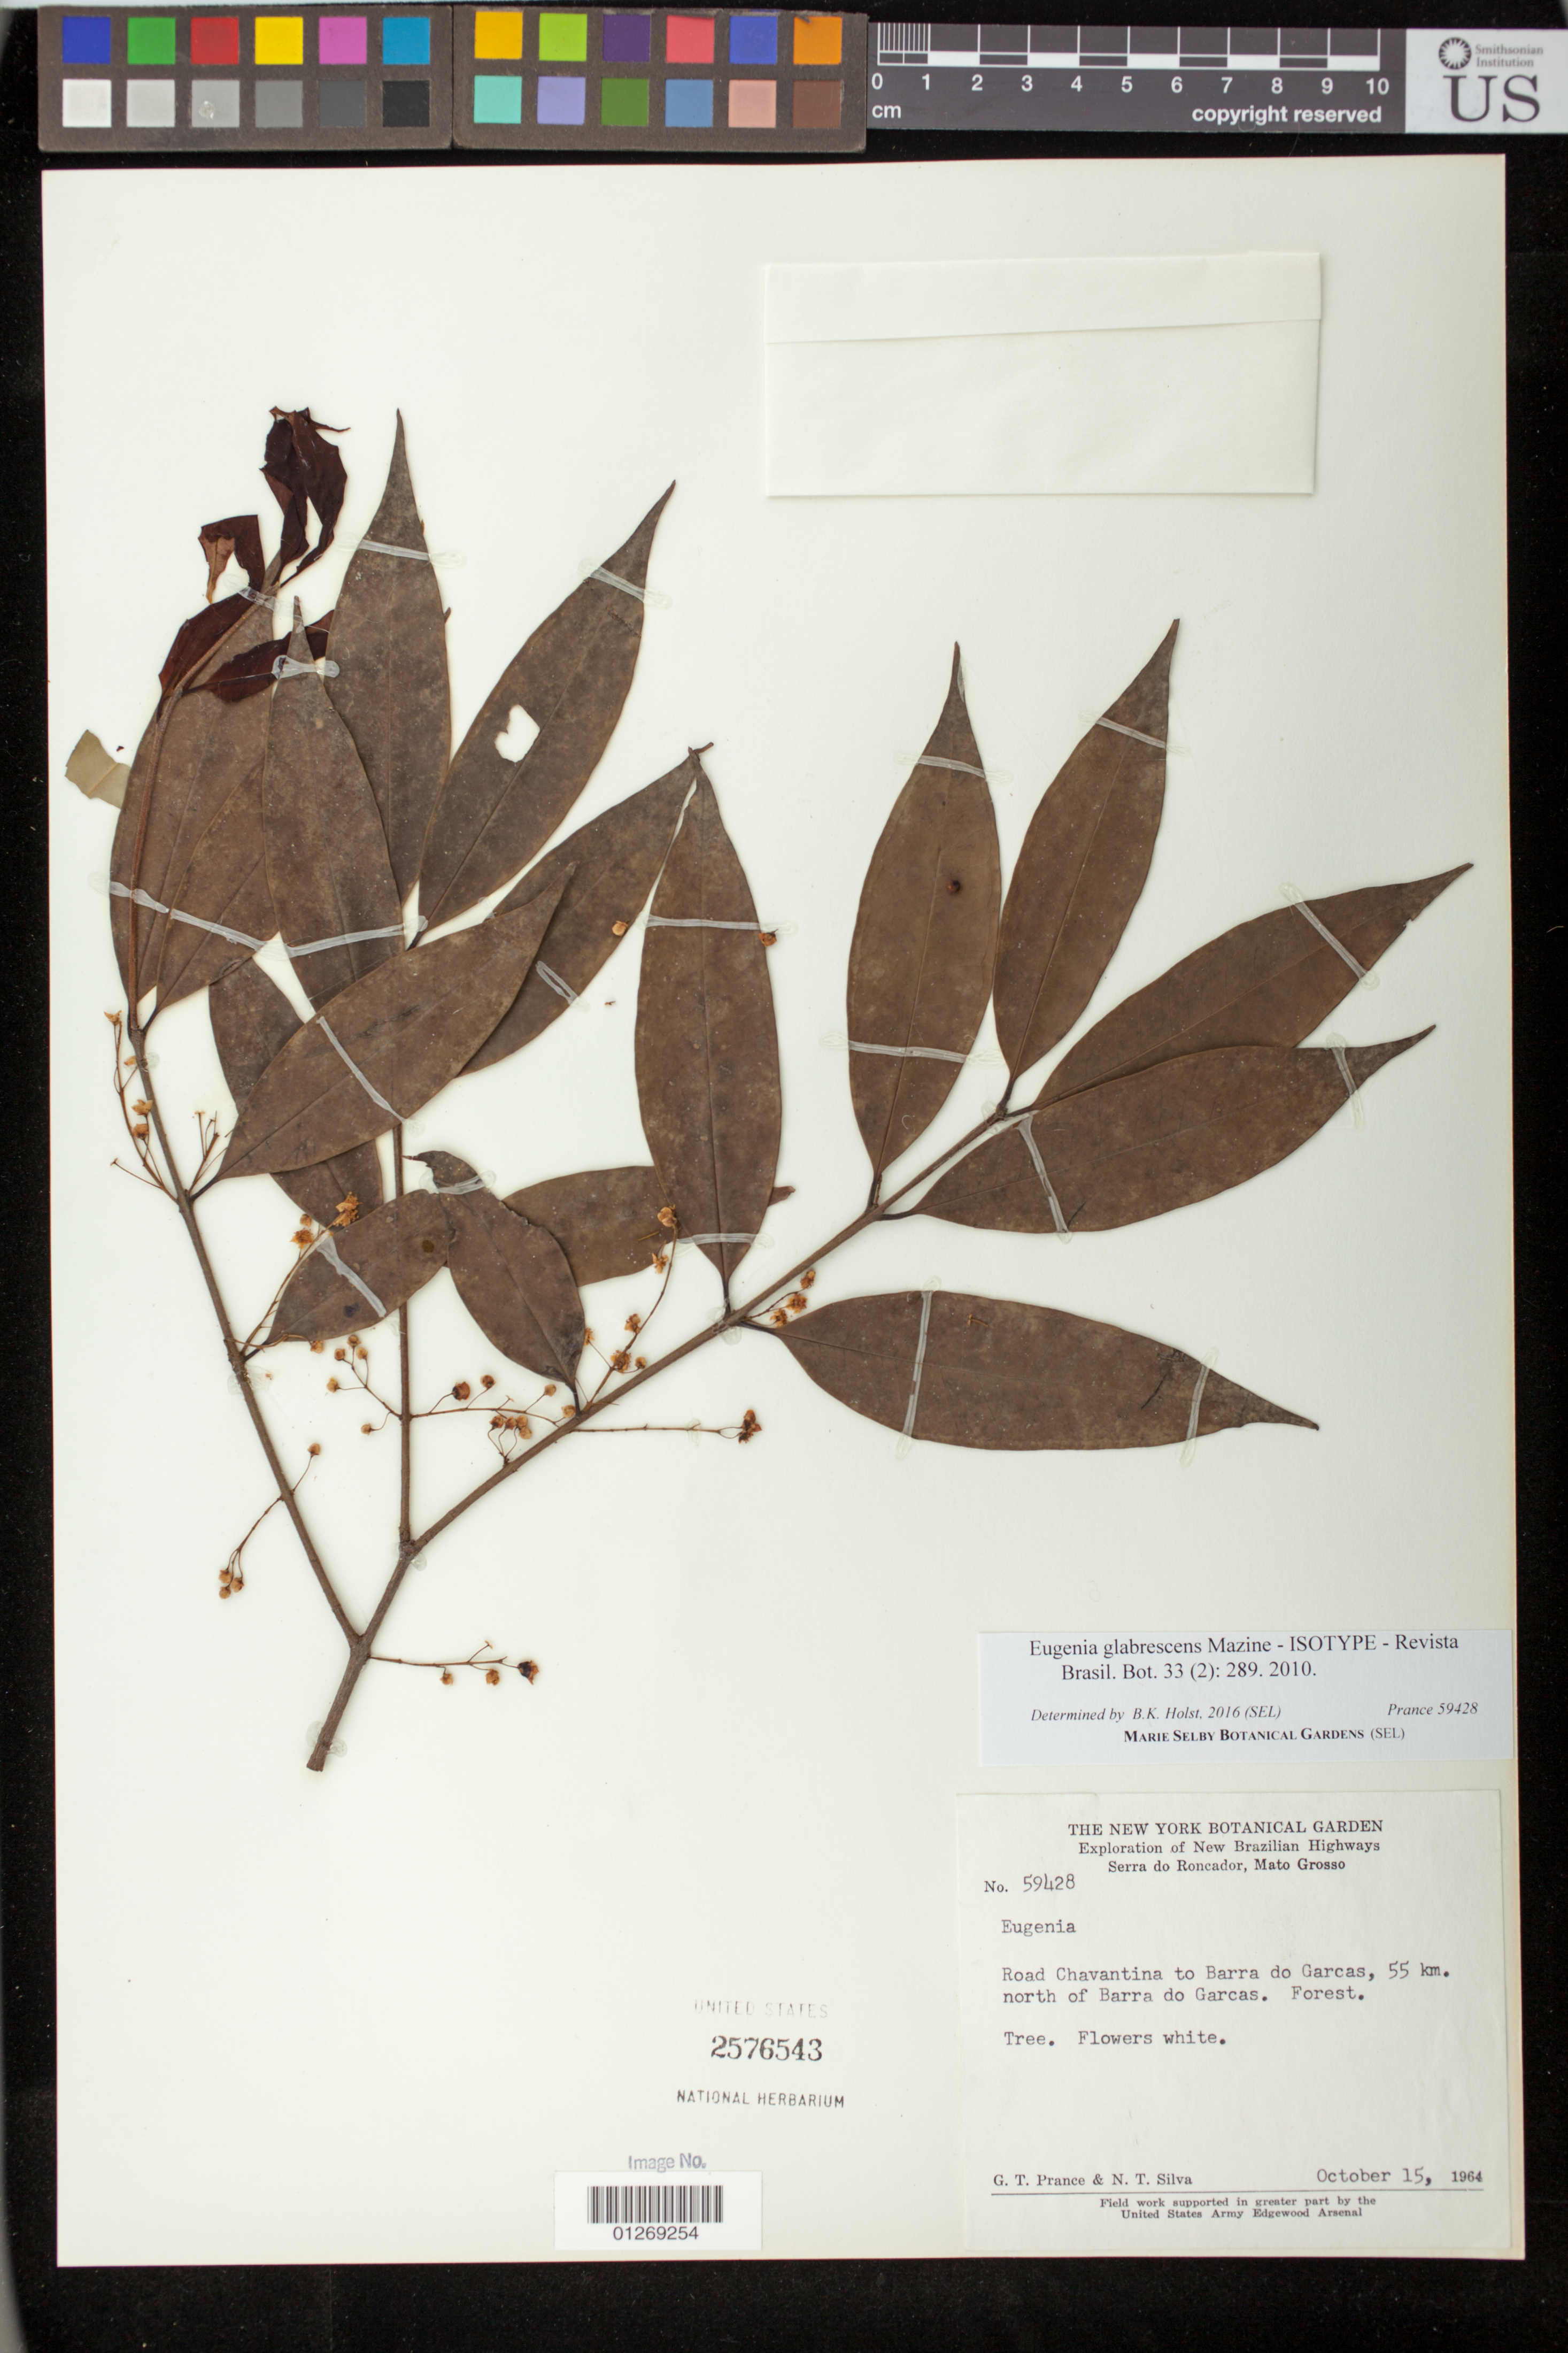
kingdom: Plantae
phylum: Tracheophyta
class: Magnoliopsida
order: Myrtales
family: Myrtaceae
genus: Eugenia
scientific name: Eugenia glabrescens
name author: Mazine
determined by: Holst, Bruce K.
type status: Isotype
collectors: G. T. Prance & N. T. Silva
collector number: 59428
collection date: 1964-10-15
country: Brazil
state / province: Mato Grosso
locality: Serra do Roncador, Mato Grosso. Road Chavantina to Barra do Garcas 55 km north of Barra do Garcas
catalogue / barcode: US 2576543